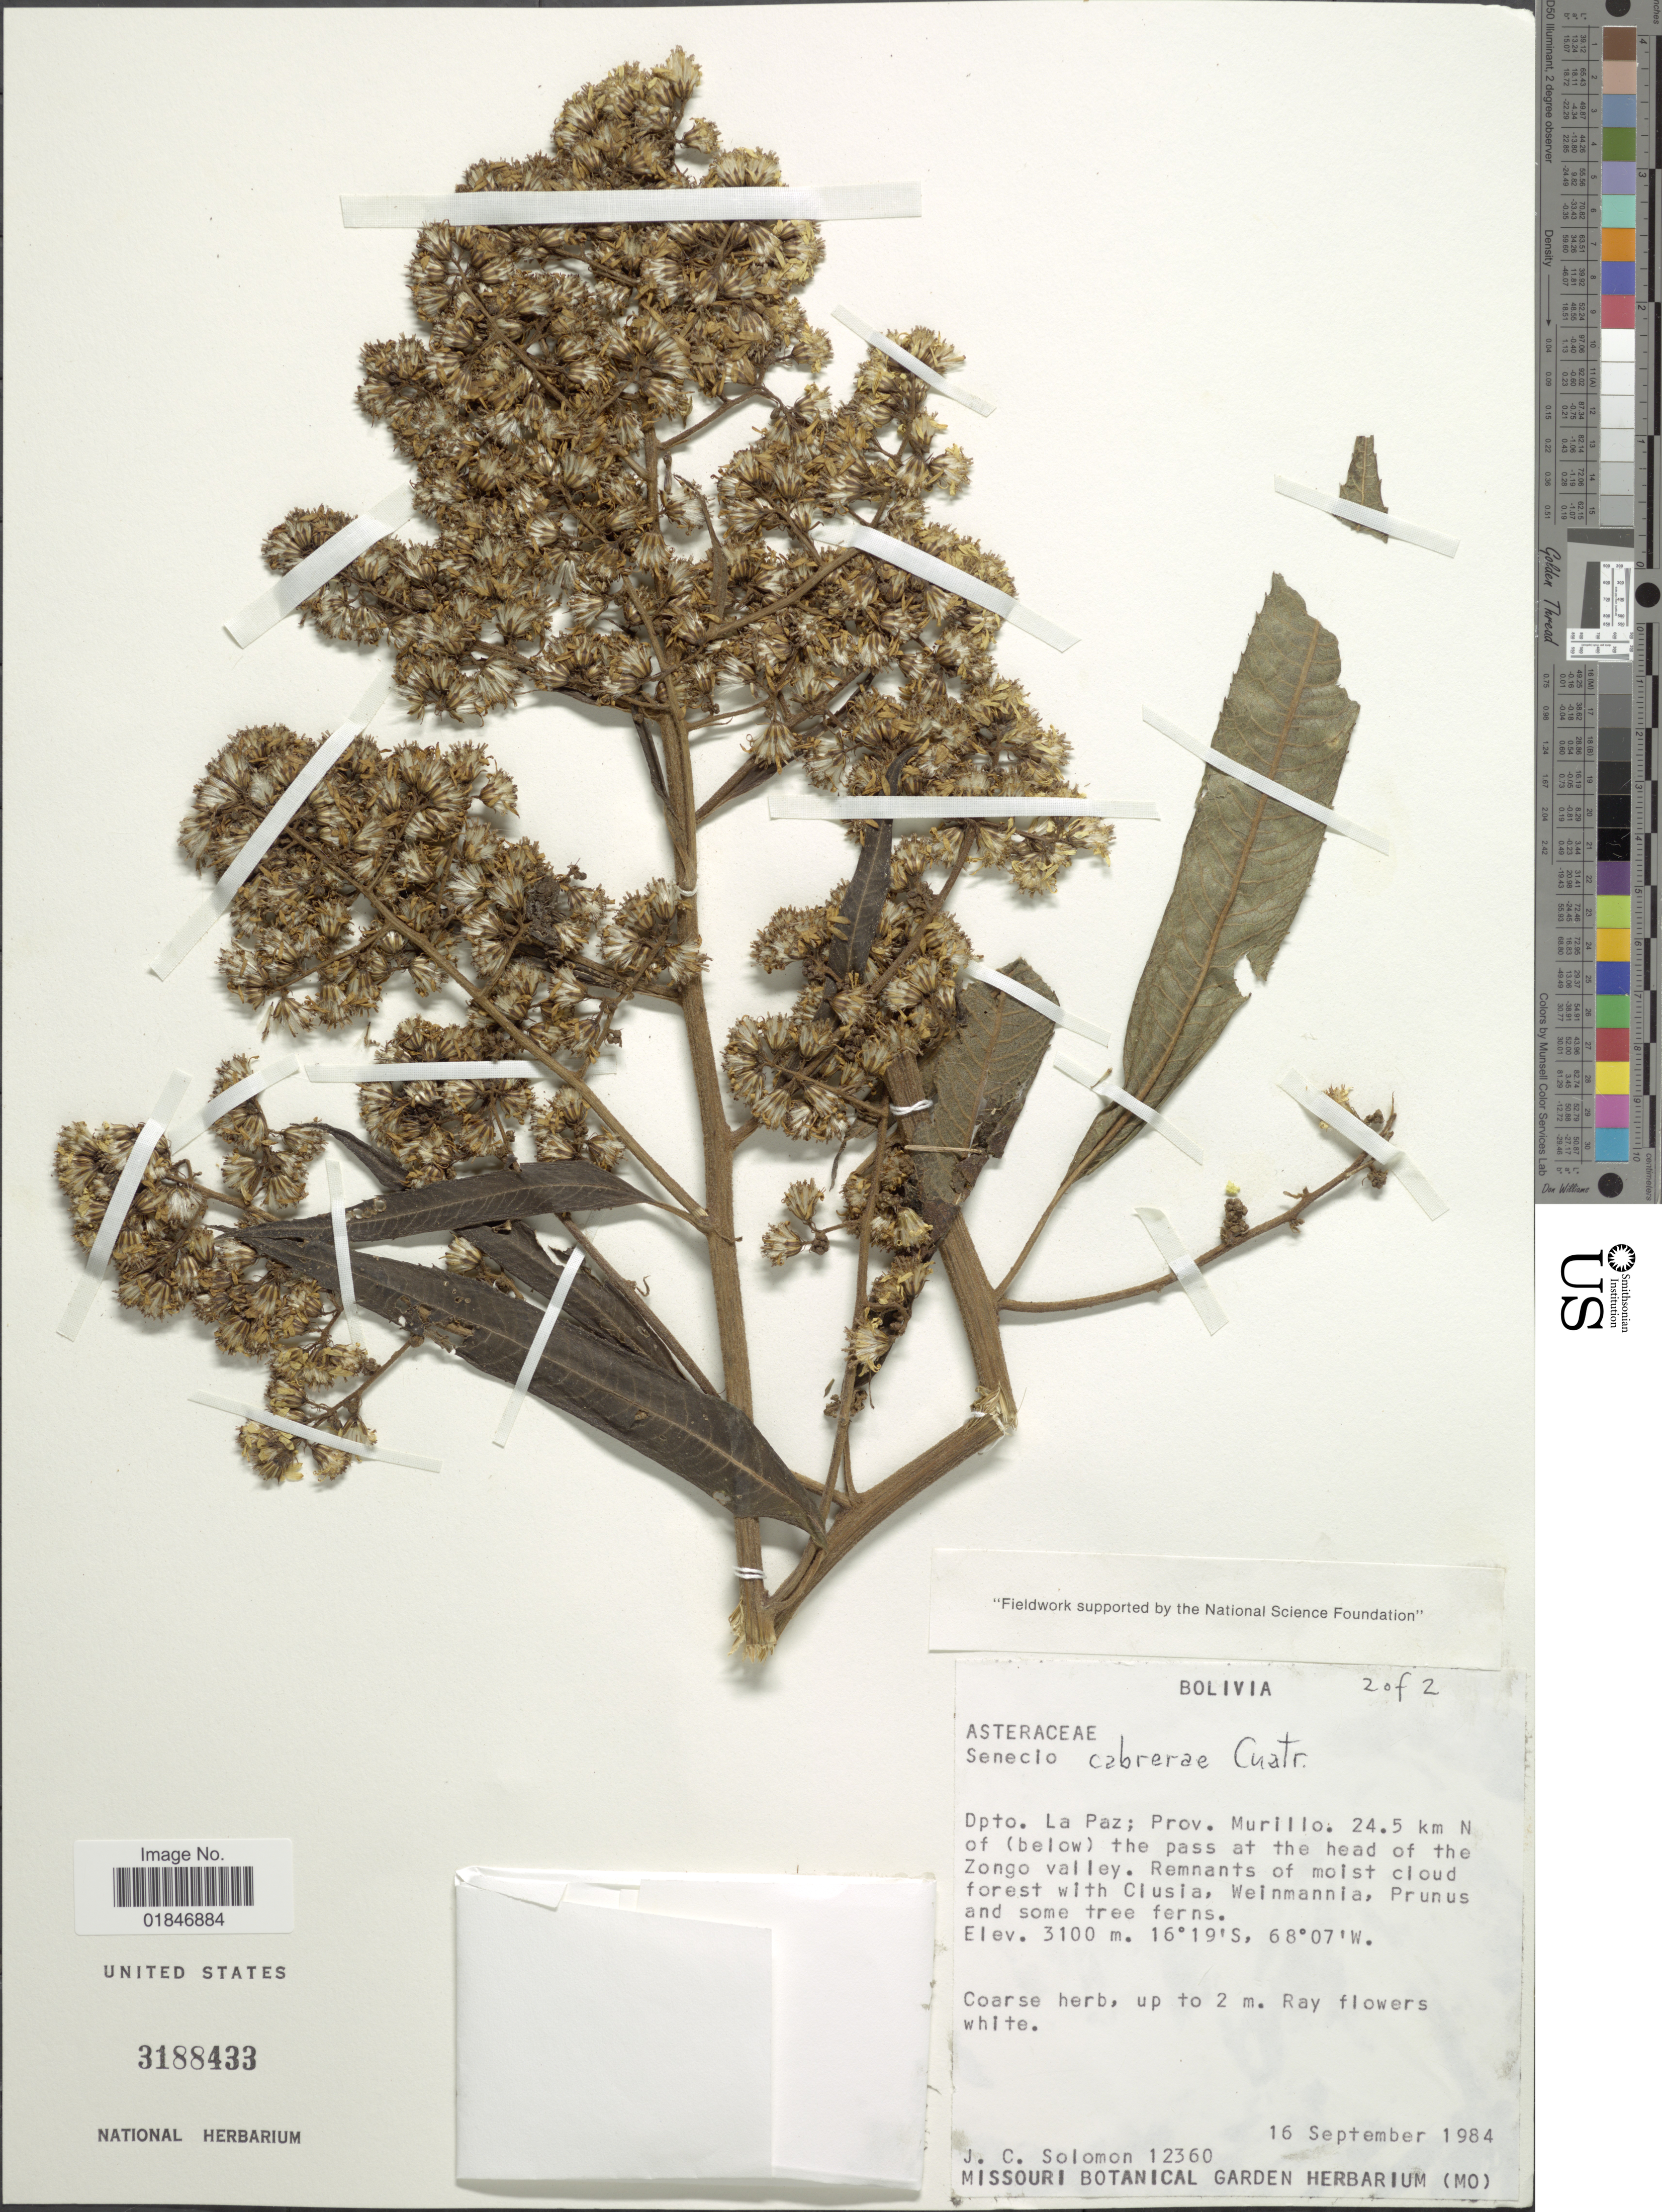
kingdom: Plantae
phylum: Tracheophyta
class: Magnoliopsida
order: Asterales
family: Asteraceae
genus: Dendrophorbium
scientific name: Dendrophorbium cabrerae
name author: (Cuatrec.) C. Jeffrey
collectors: J. C. Solomon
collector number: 12360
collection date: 1984-09-16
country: Bolivia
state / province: La Paz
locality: Prov. Murillo. 24.5 km N of (below) the pass at the head of the Zongo Valley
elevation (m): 3100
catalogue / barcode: US 3188433